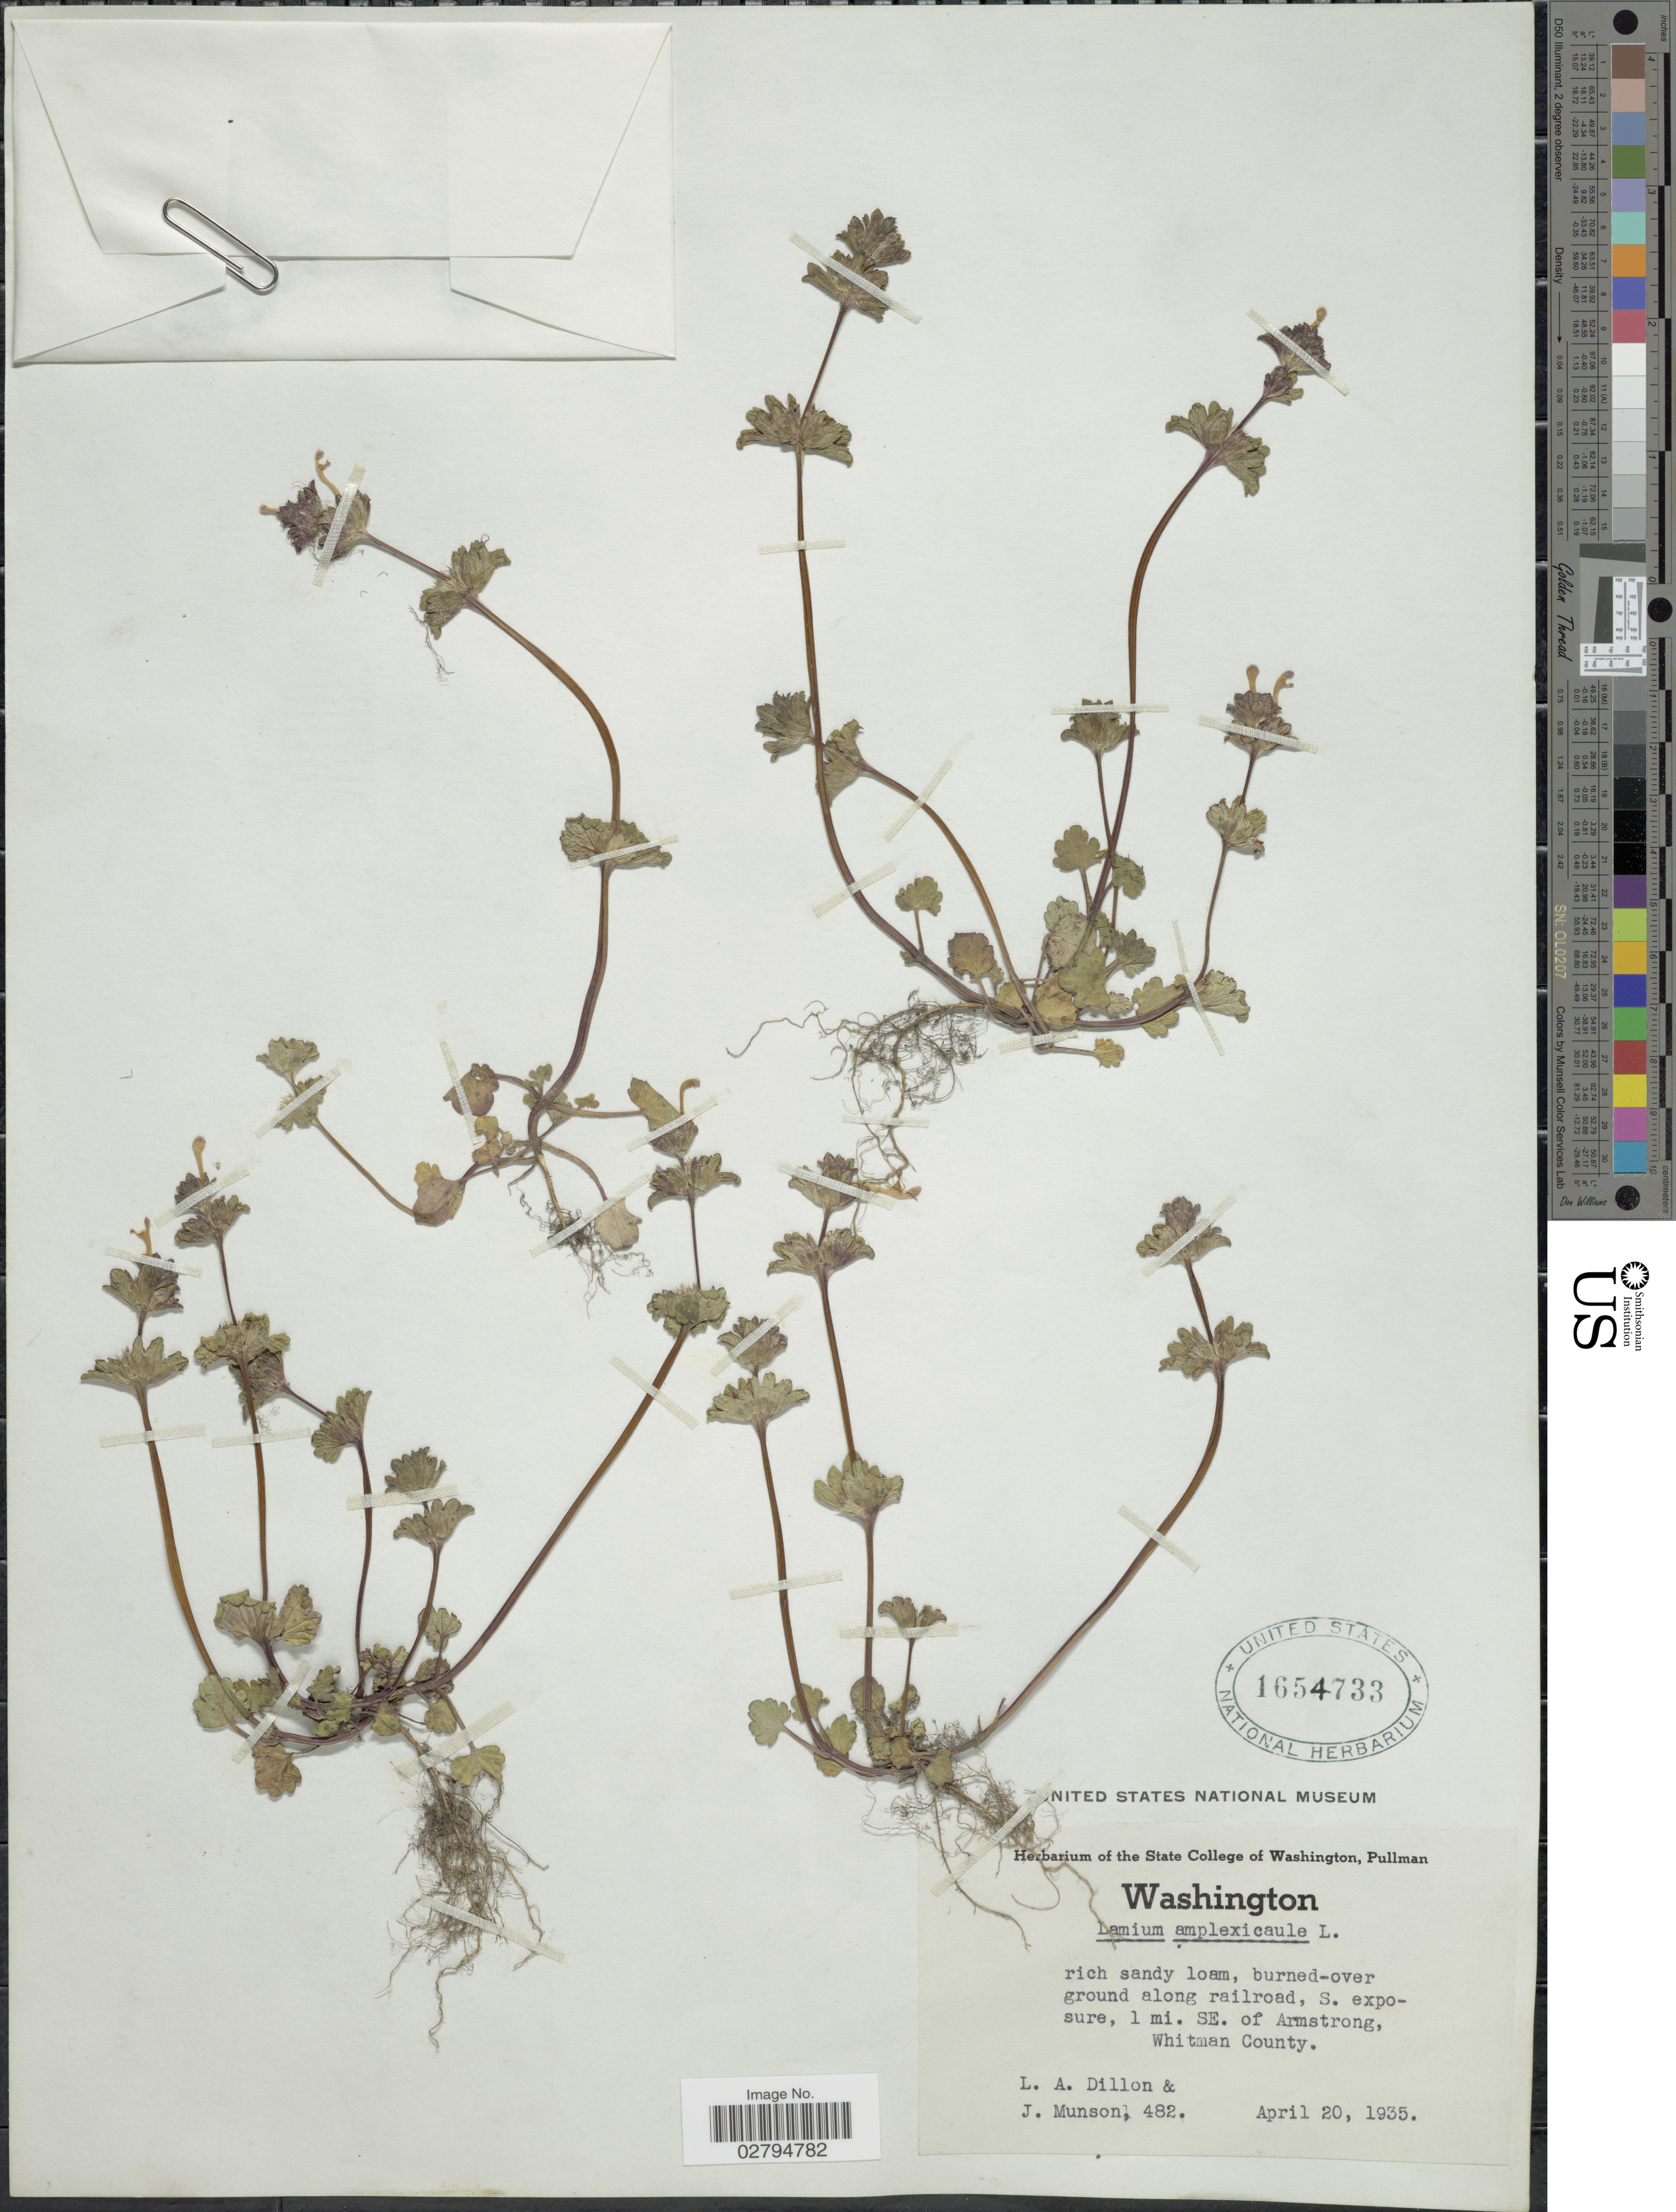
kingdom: Plantae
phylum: Tracheophyta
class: Magnoliopsida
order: Lamiales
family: Lamiaceae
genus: Lamium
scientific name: Lamium amplexicaule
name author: L.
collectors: L. Dillon & J. Munson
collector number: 482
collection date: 1935-04-20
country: United States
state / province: Washington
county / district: Whitman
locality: Burned-over ground along railroad, S. exposure, 1 mi. SE. of Armstrong, Whitman County.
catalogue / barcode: US 1654733